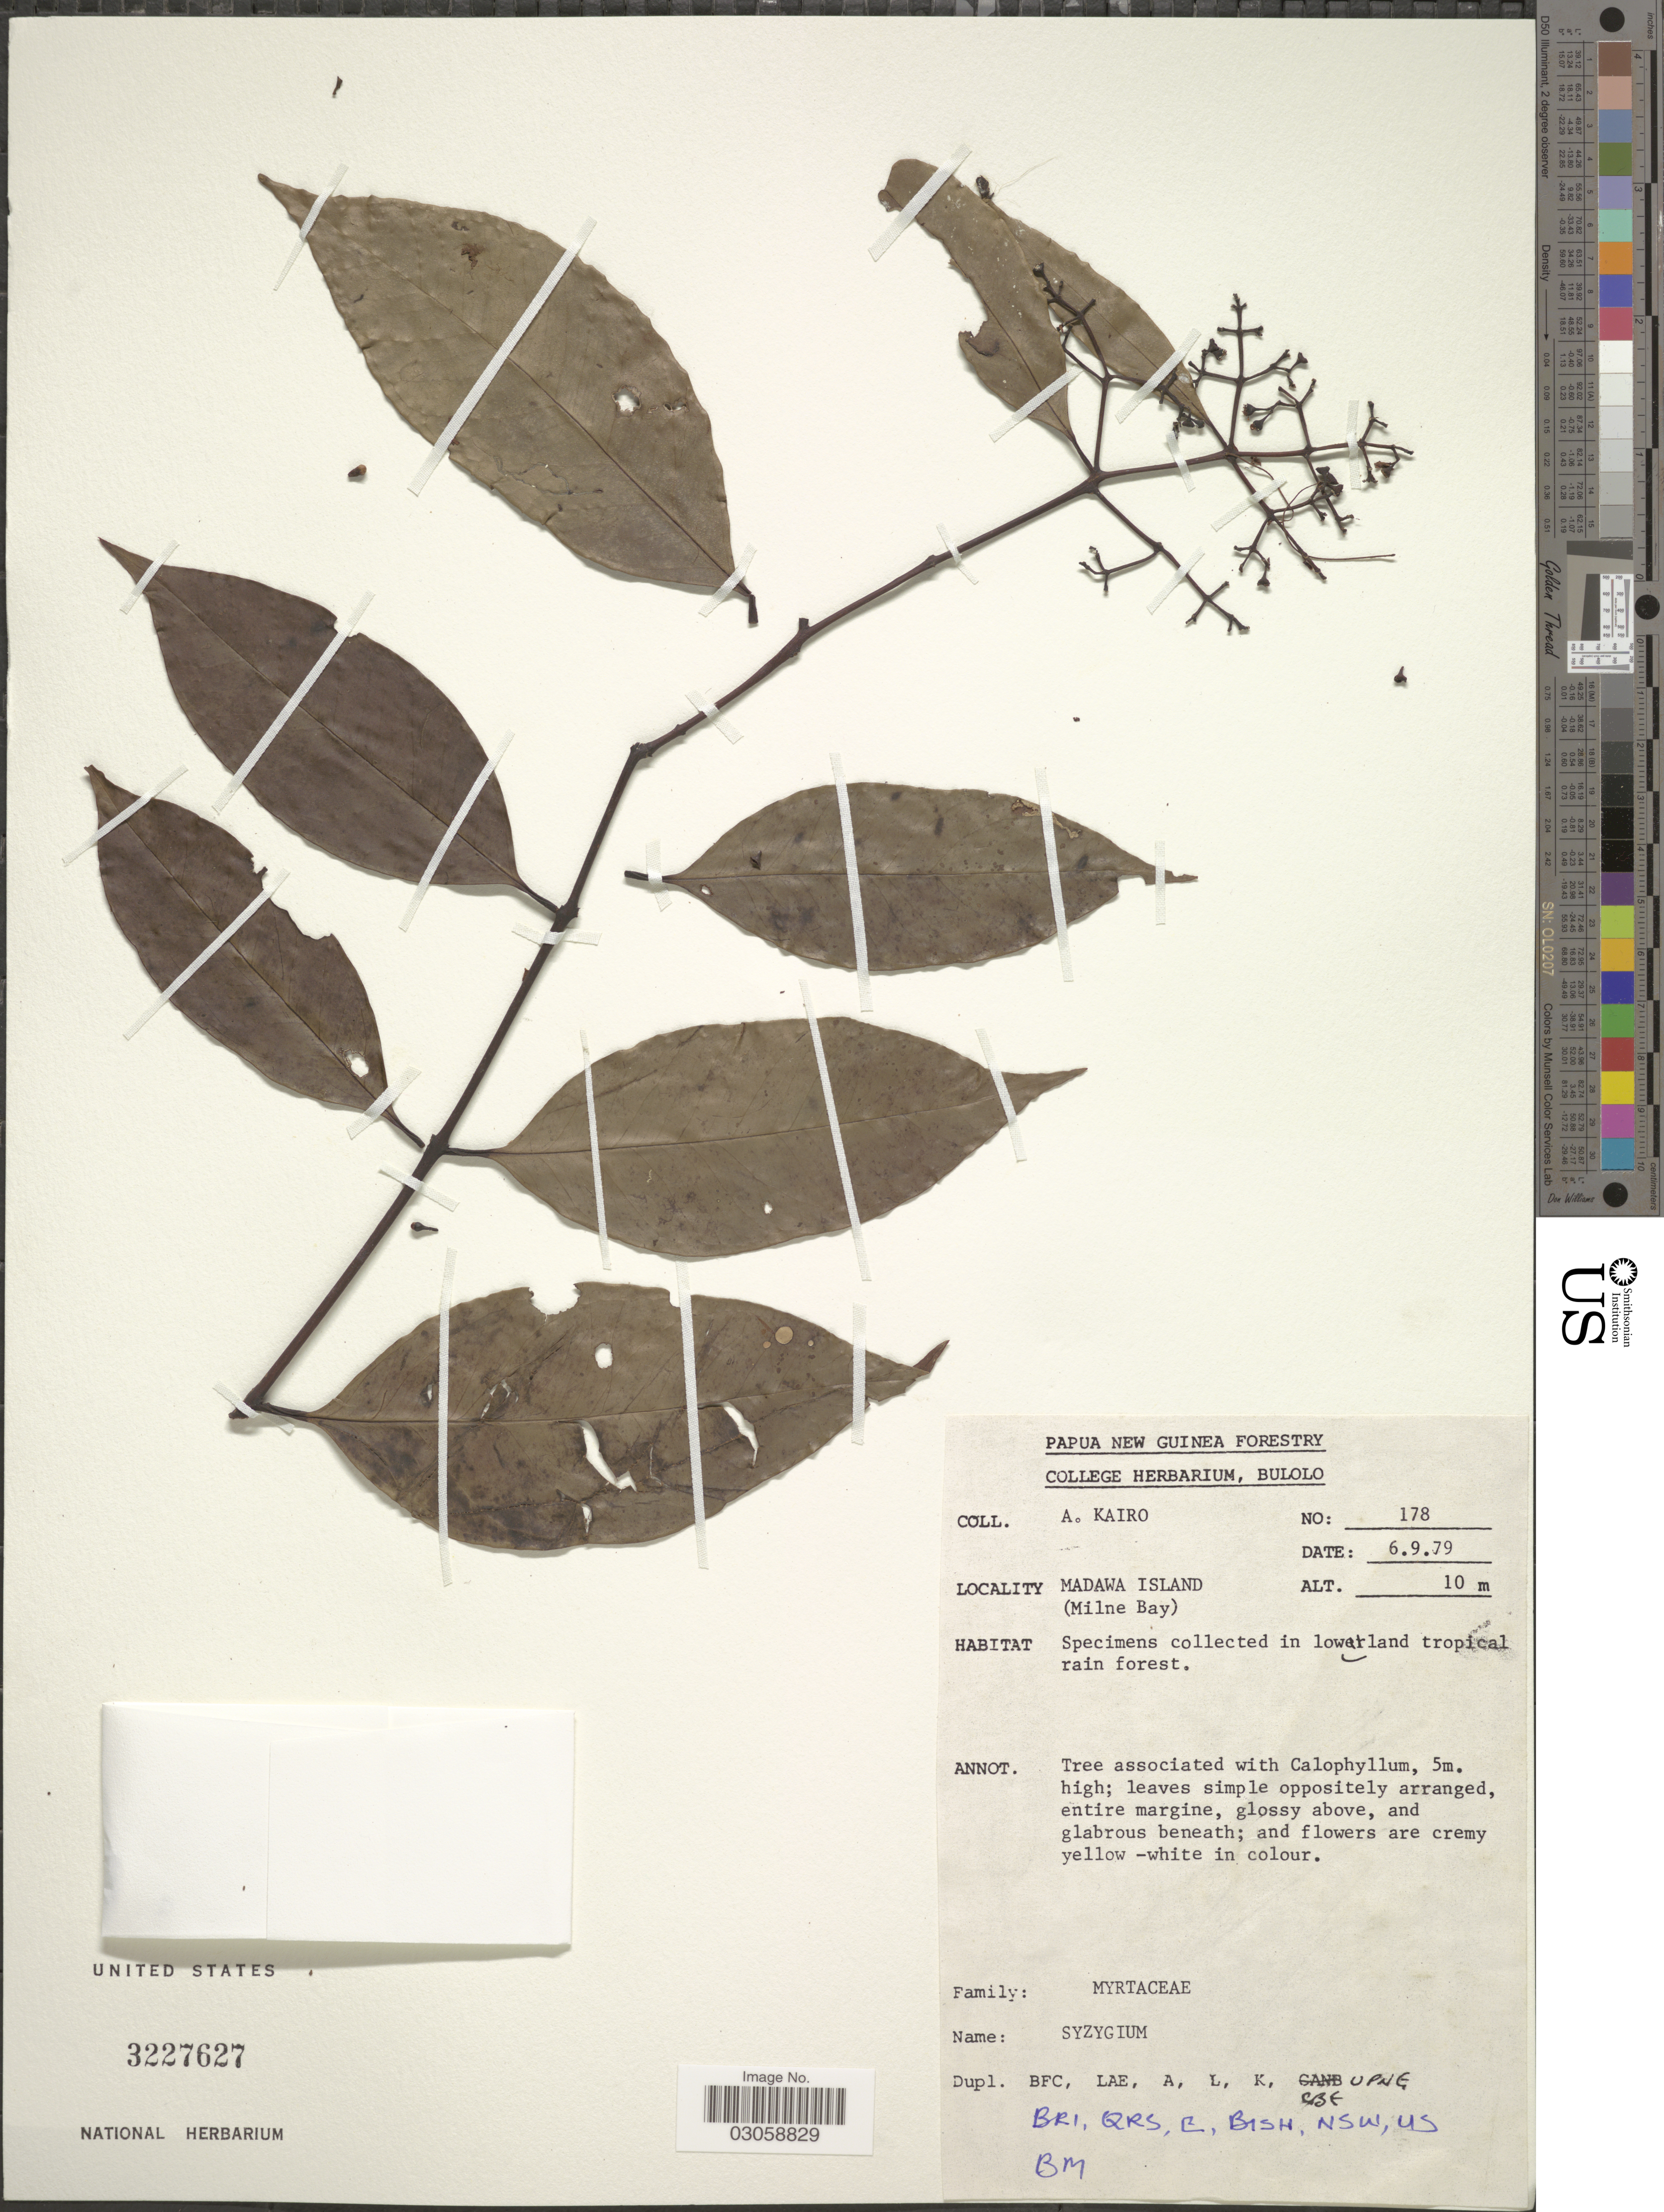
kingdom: Plantae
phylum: Tracheophyta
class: Magnoliopsida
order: Myrtales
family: Myrtaceae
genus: Syzygium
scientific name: Syzygium sp.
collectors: A. Kairo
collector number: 178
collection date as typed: Transcribed d/m/y: 6/9/79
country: Papua New Guinea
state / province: Milne Bay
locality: Madawa Island, (Milne Bay).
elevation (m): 10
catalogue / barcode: US 3227627